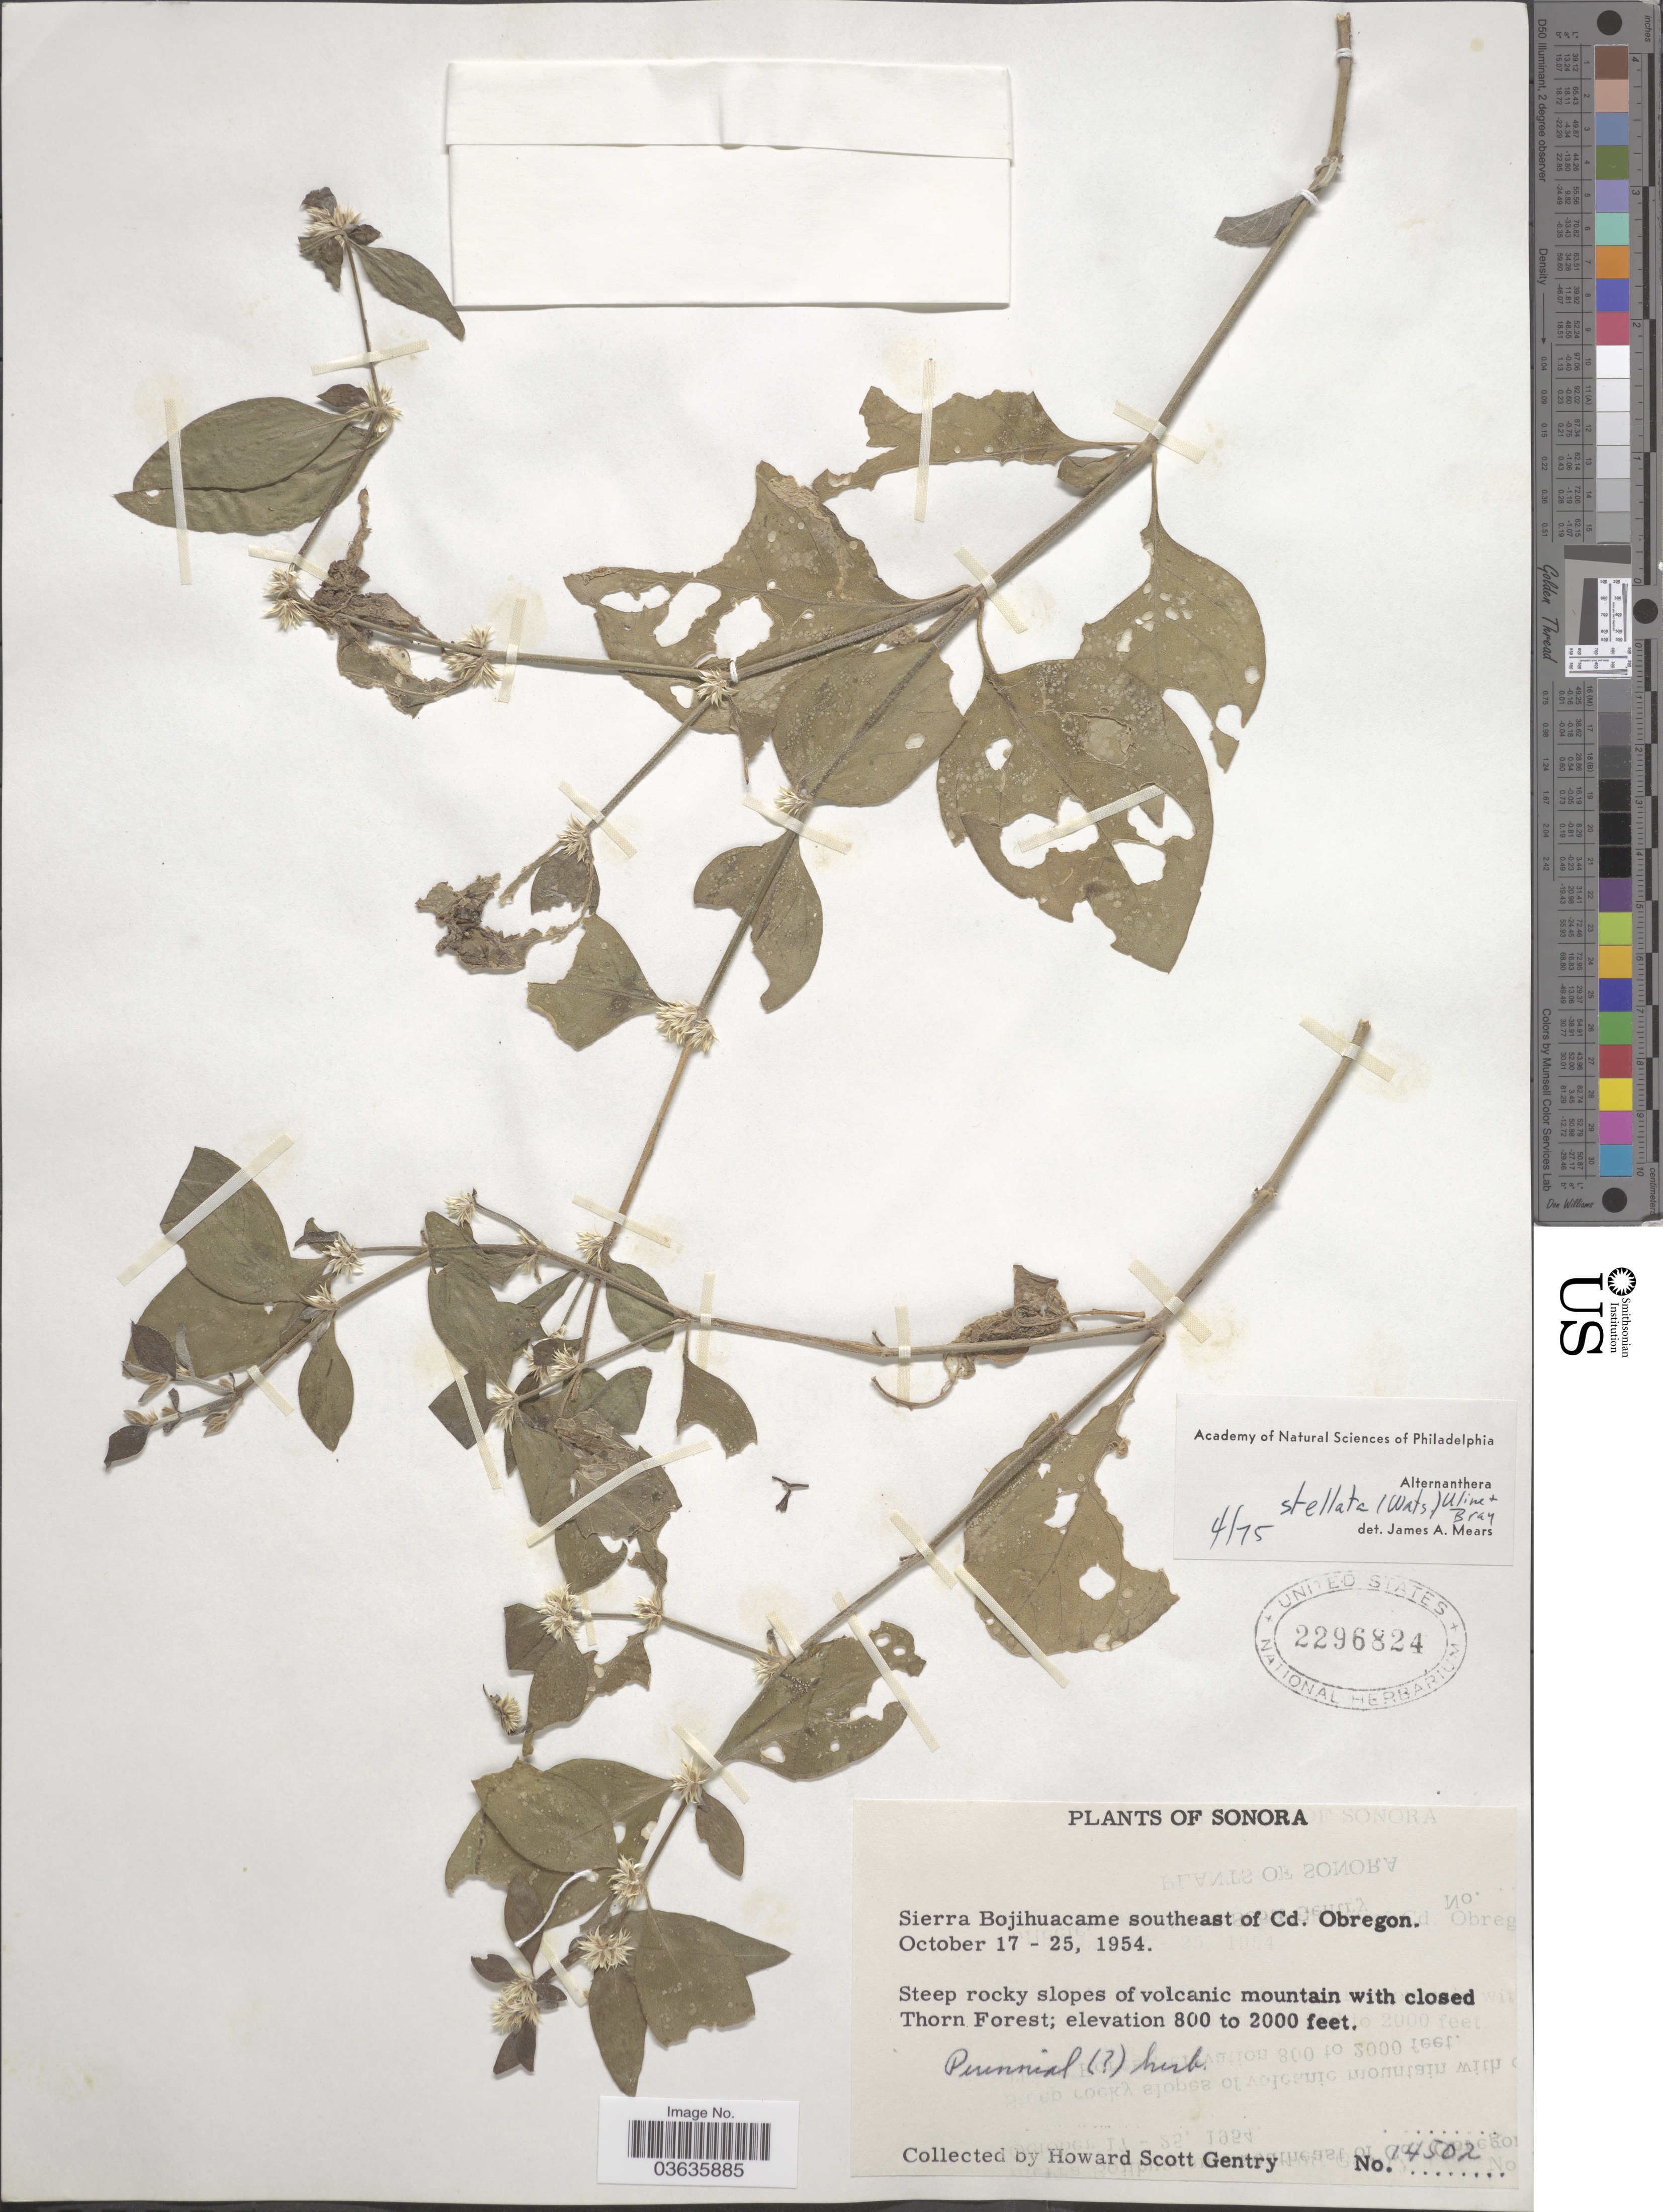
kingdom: Plantae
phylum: Tracheophyta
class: Magnoliopsida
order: Caryophyllales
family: Amaranthaceae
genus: Alternanthera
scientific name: Alternanthera stellata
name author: (S. Watson) Uline & W.L. Bray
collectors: H. S. Gentry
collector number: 14502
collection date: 1954-10-17/1954-10-25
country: Mexico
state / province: Sonora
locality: Sierra Bojihuacame southeast of Cd. Obregon.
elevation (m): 244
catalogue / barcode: US 2296824